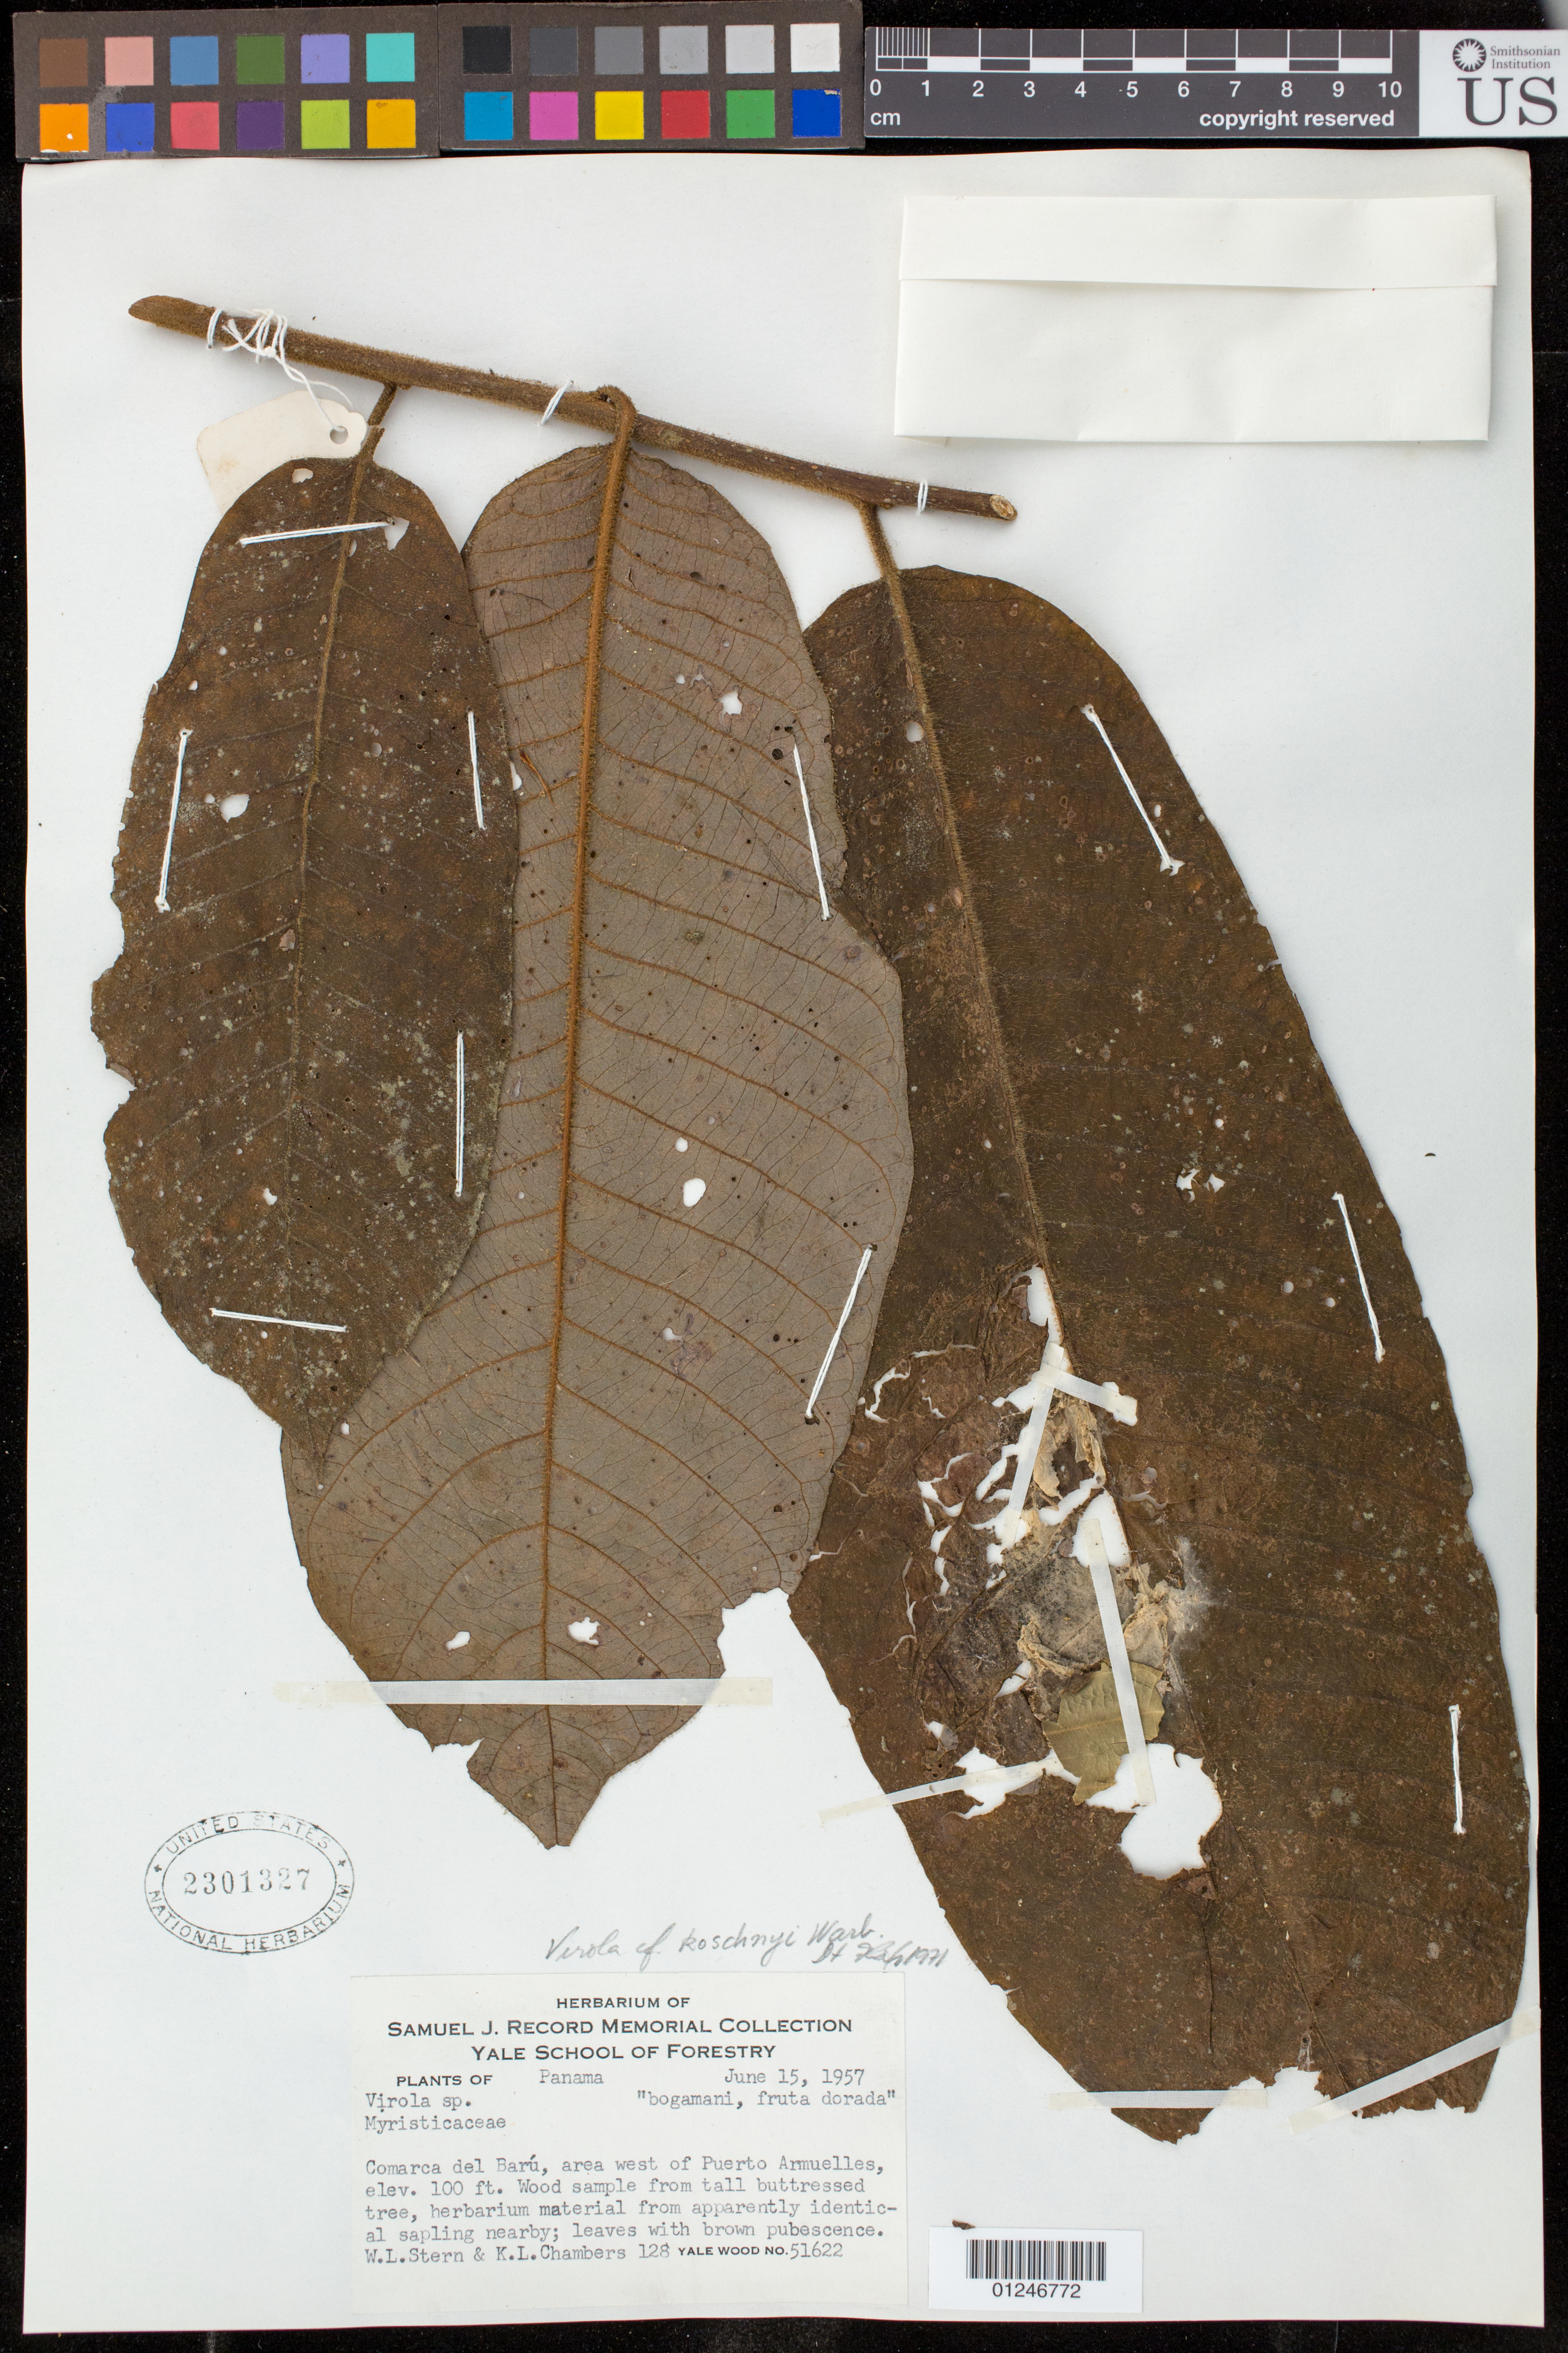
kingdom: Plantae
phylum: Tracheophyta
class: Magnoliopsida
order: Magnoliales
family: Myristicaceae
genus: Virola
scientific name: Virola koschnyi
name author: Warb.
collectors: W. L. Stern & K. Chambers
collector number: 128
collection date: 1957-06-15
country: Panama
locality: Comarca del Barú, area west of Puerto Armuelles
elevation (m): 30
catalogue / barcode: US 2301327